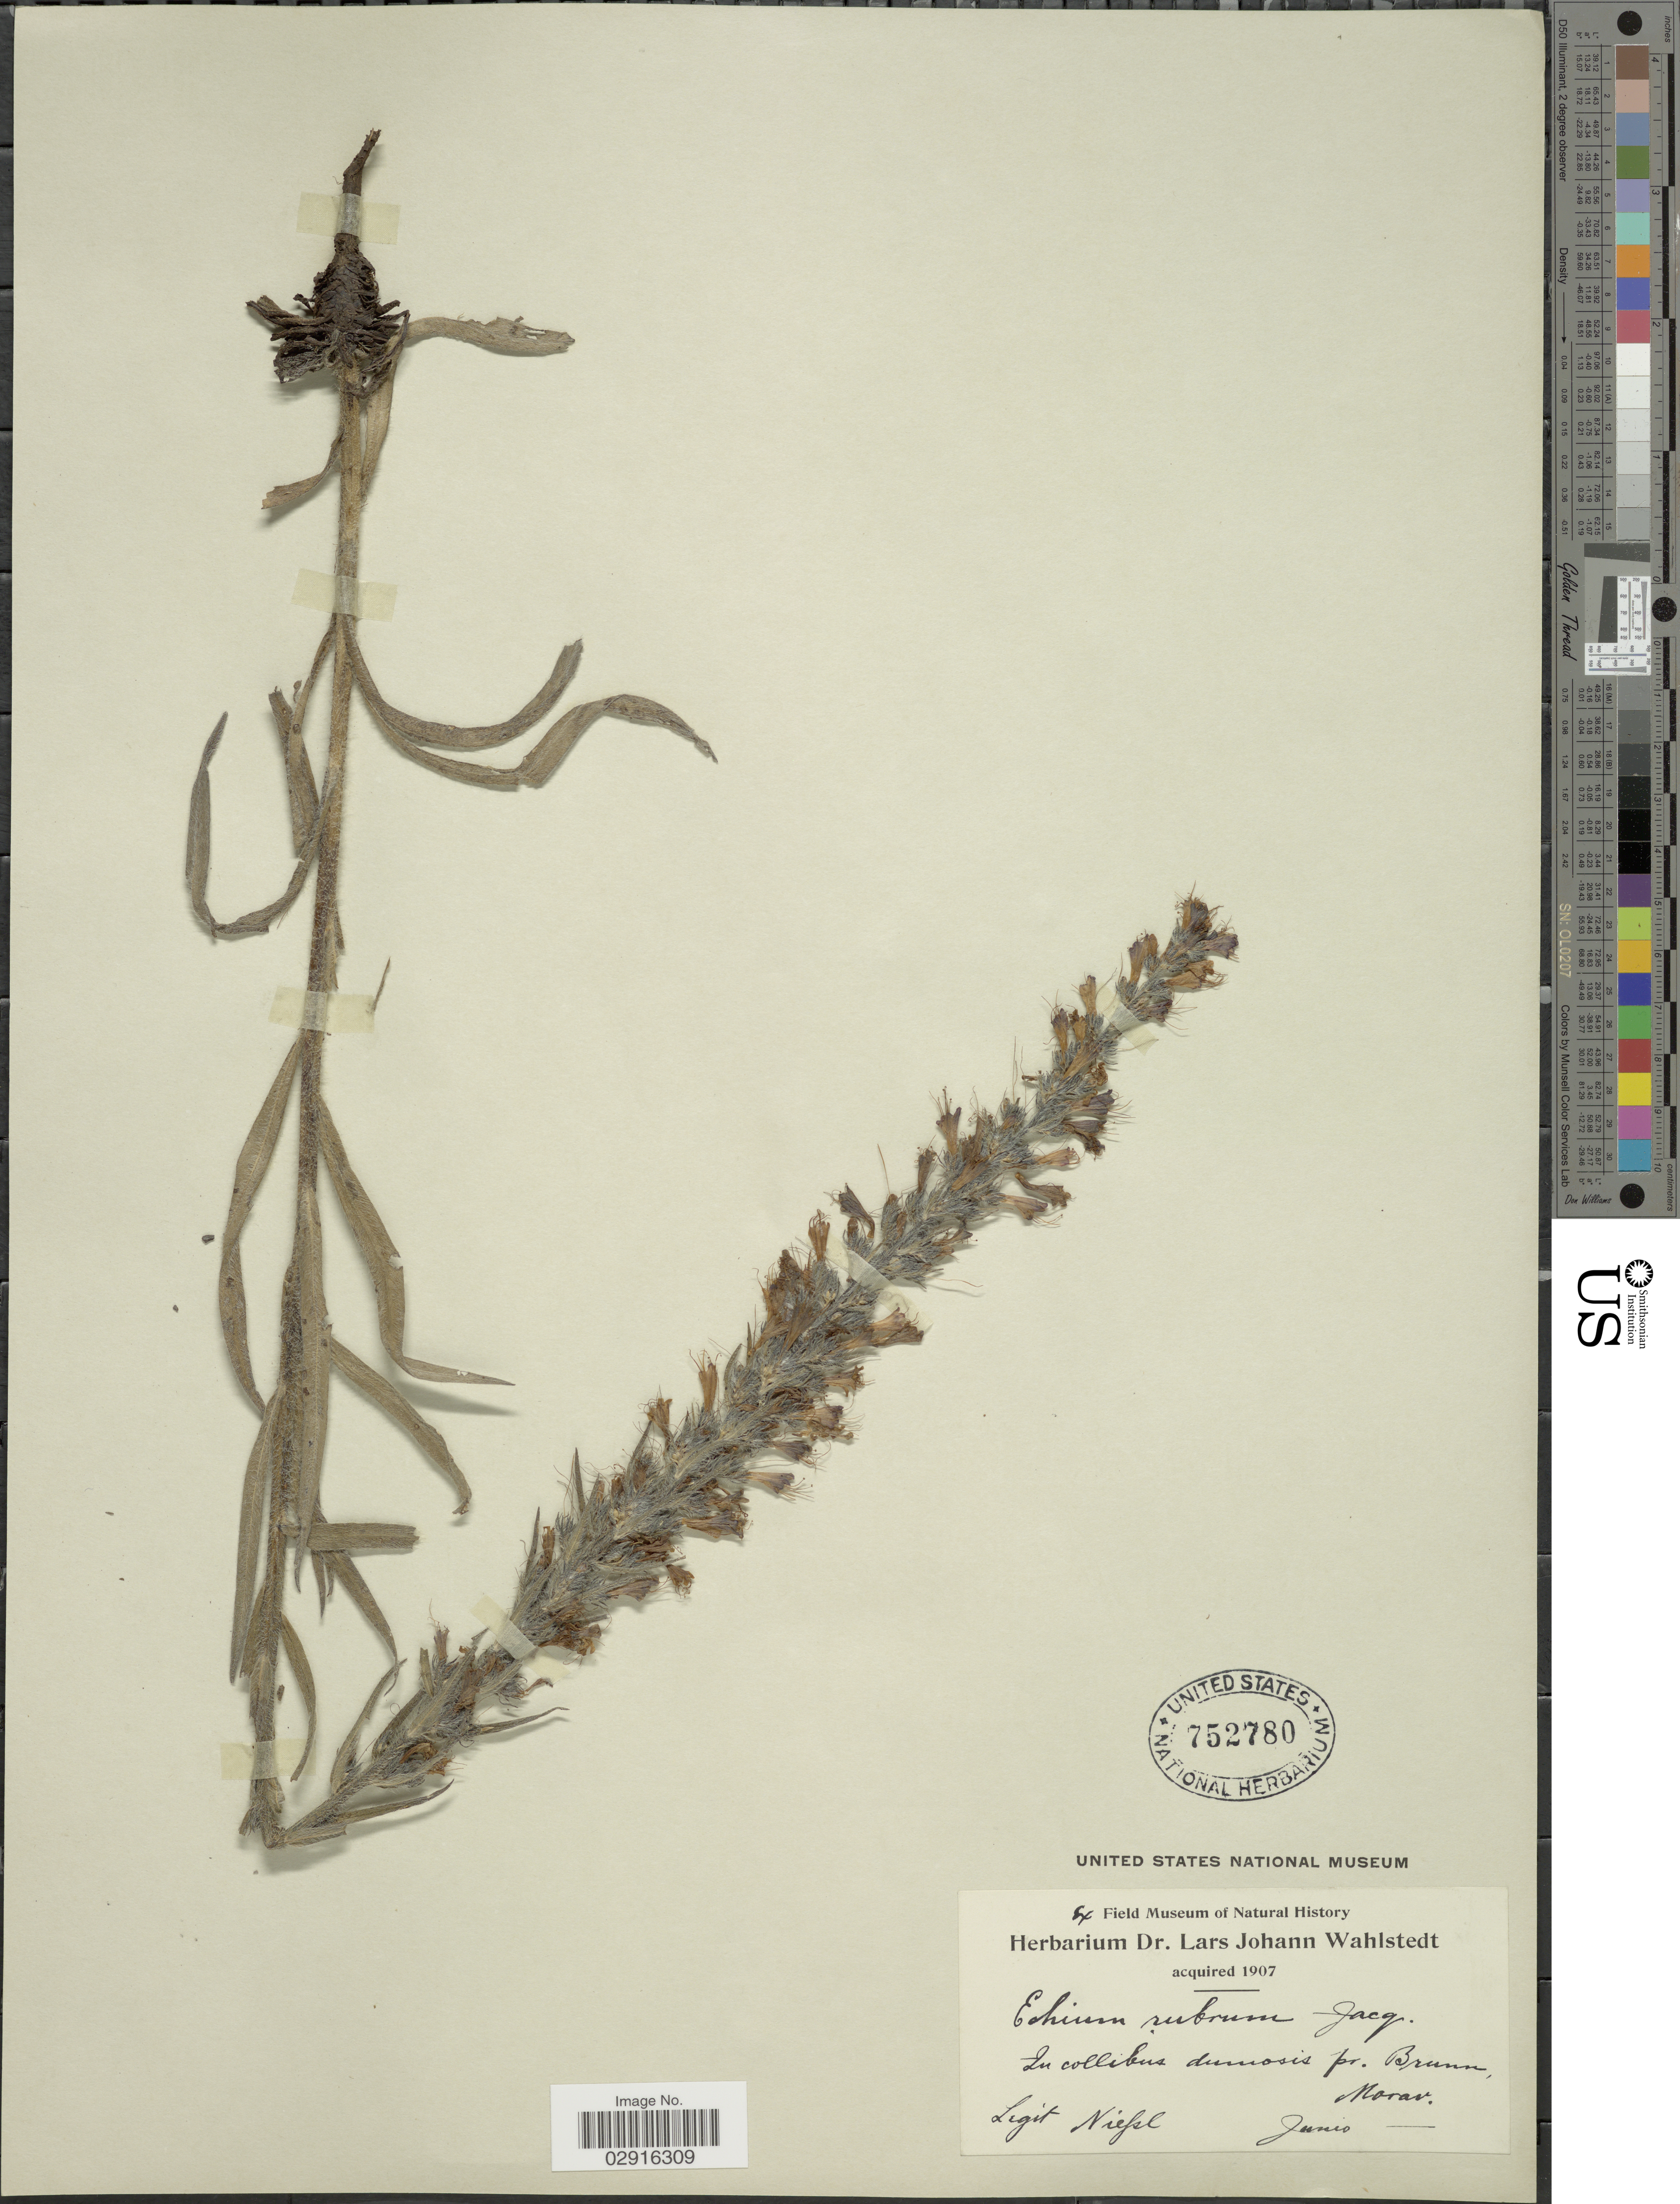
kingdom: Plantae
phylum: Tracheophyta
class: Magnoliopsida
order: Boraginales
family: Boraginaceae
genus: Echium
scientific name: Echium rubrum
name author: Forssk.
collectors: Niessl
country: Czechia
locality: In collibus dumosis pr. Brunn, Morav.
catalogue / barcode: US 752780